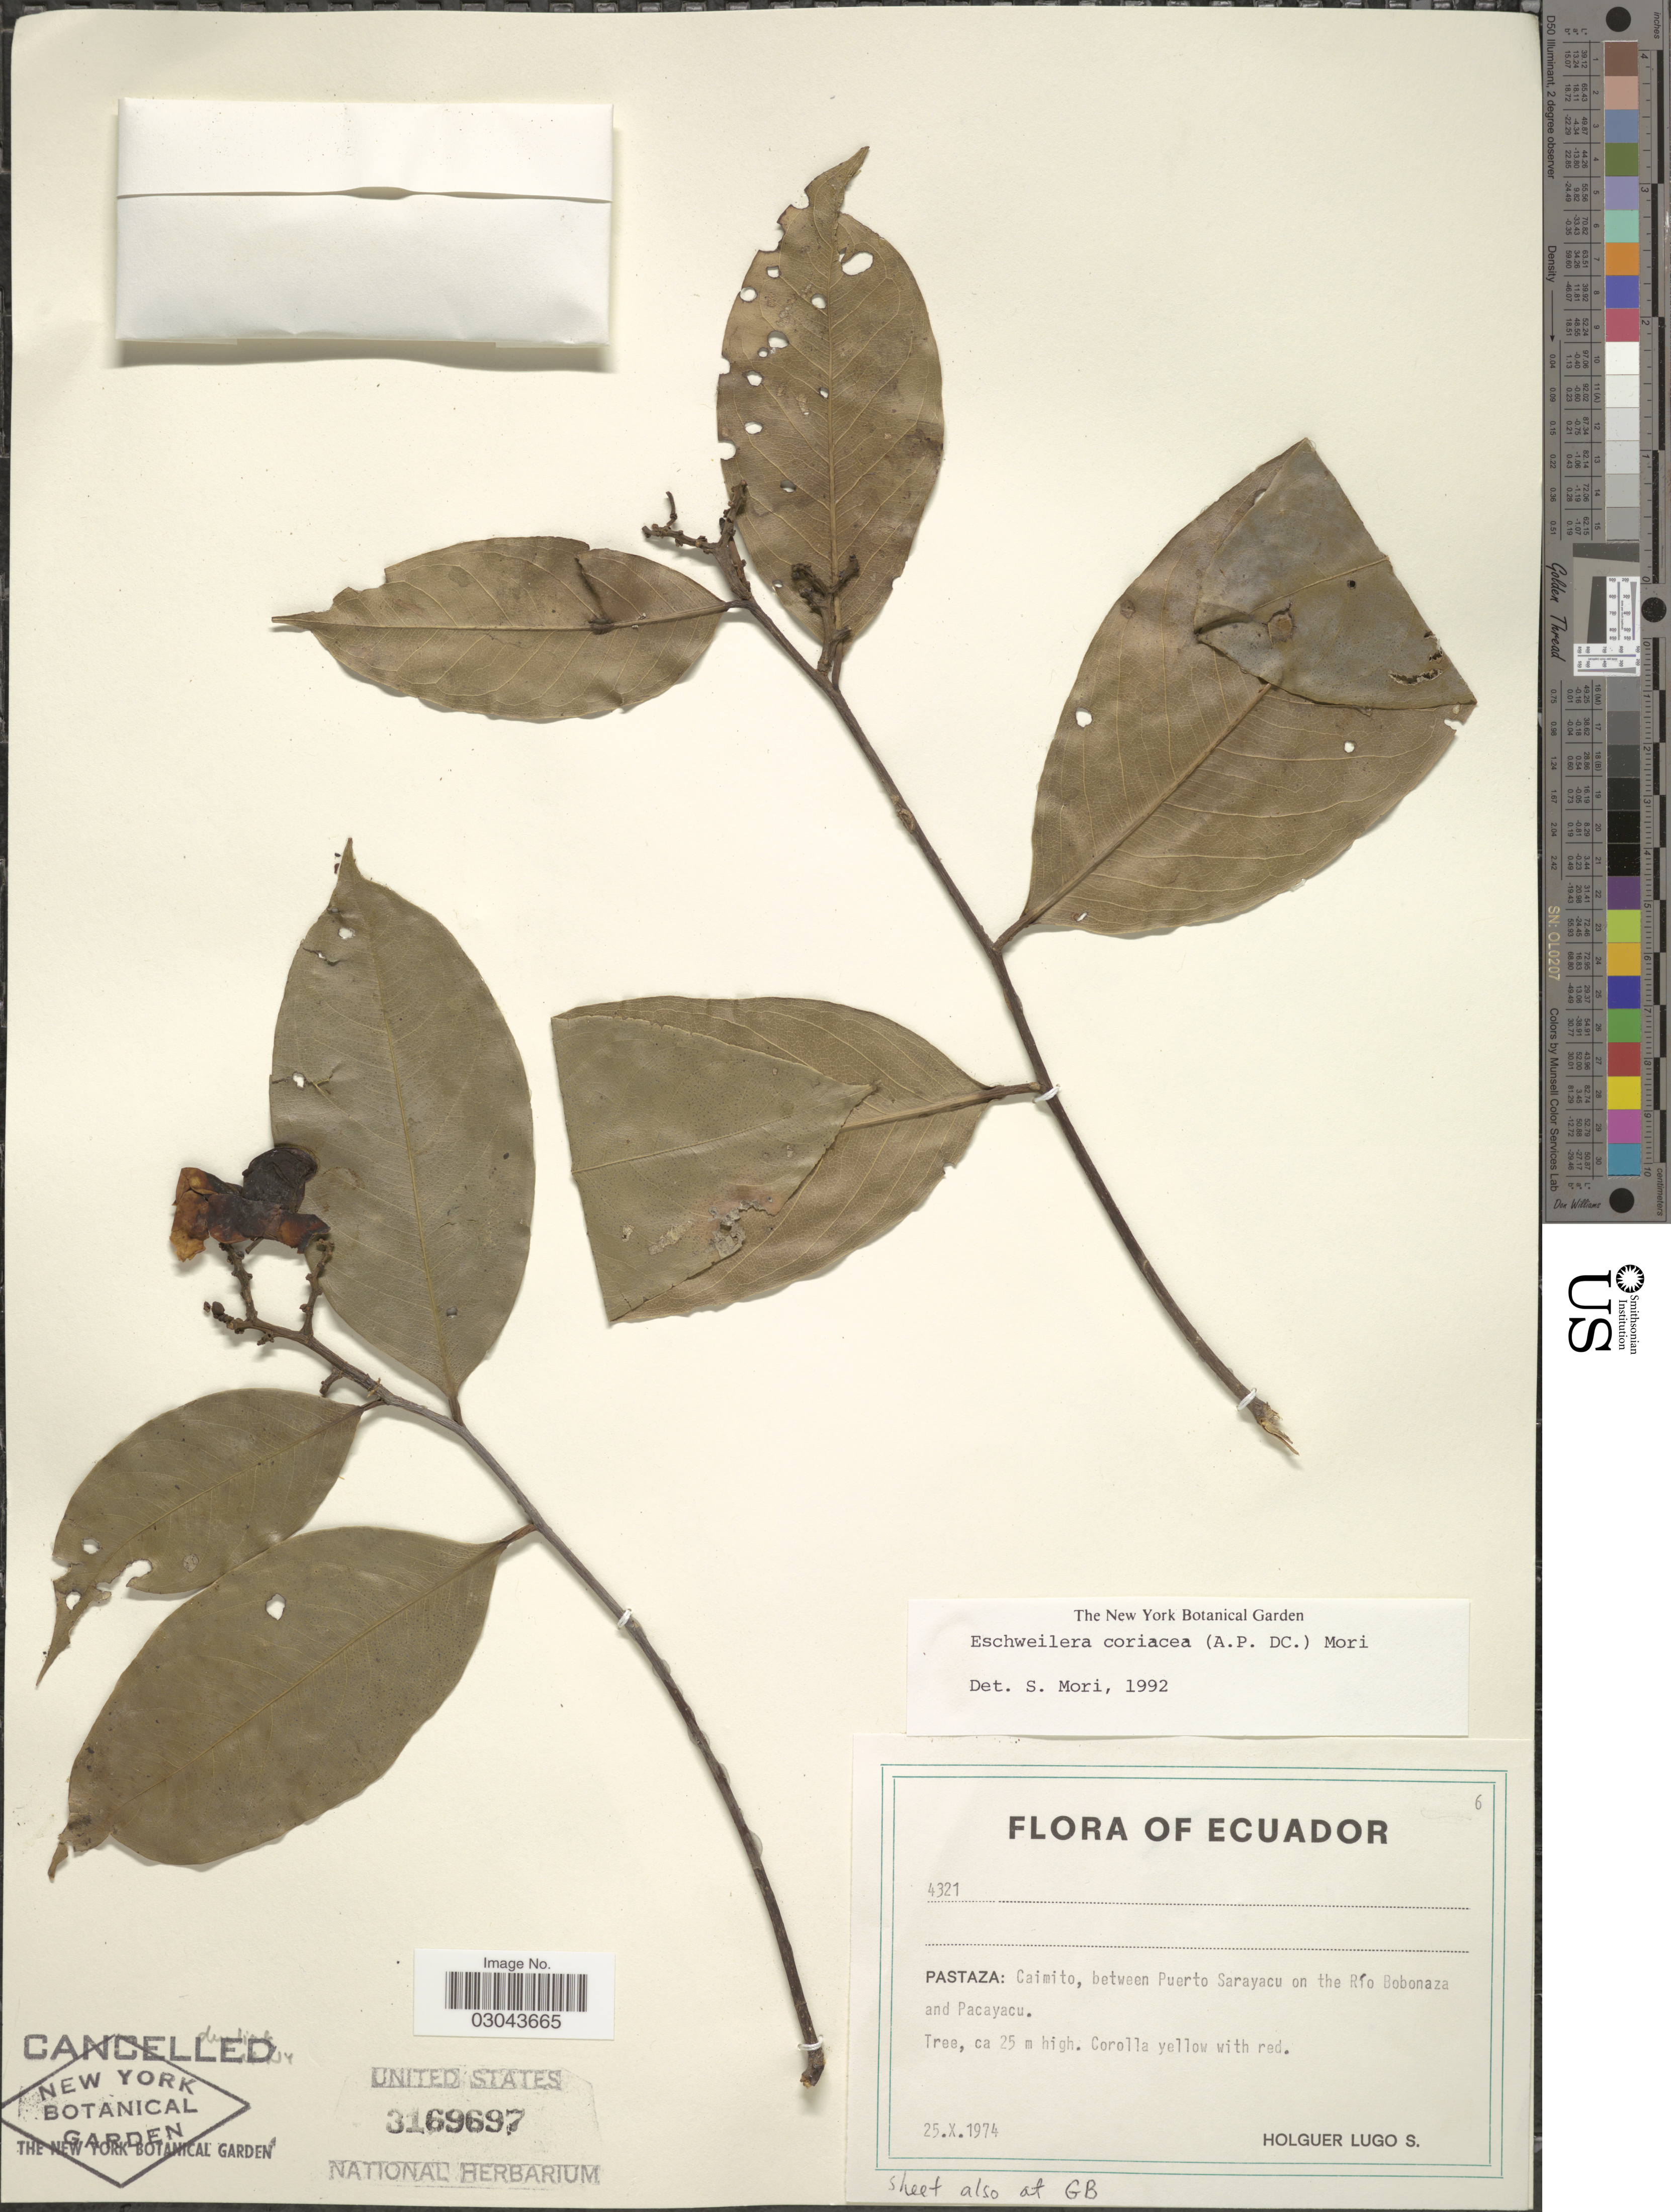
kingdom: Plantae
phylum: Tracheophyta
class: Magnoliopsida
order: Ericales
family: Lecythidaceae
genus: Eschweilera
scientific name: Eschweilera coriacea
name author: (DC.) S.A. Mori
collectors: H. Lugo S.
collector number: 4321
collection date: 1974-10-25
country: Ecuador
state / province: Pastaza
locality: Caimito, between Puerto Sarayacu on the Río Bobonaza and Pacayacu.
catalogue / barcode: US 3169697